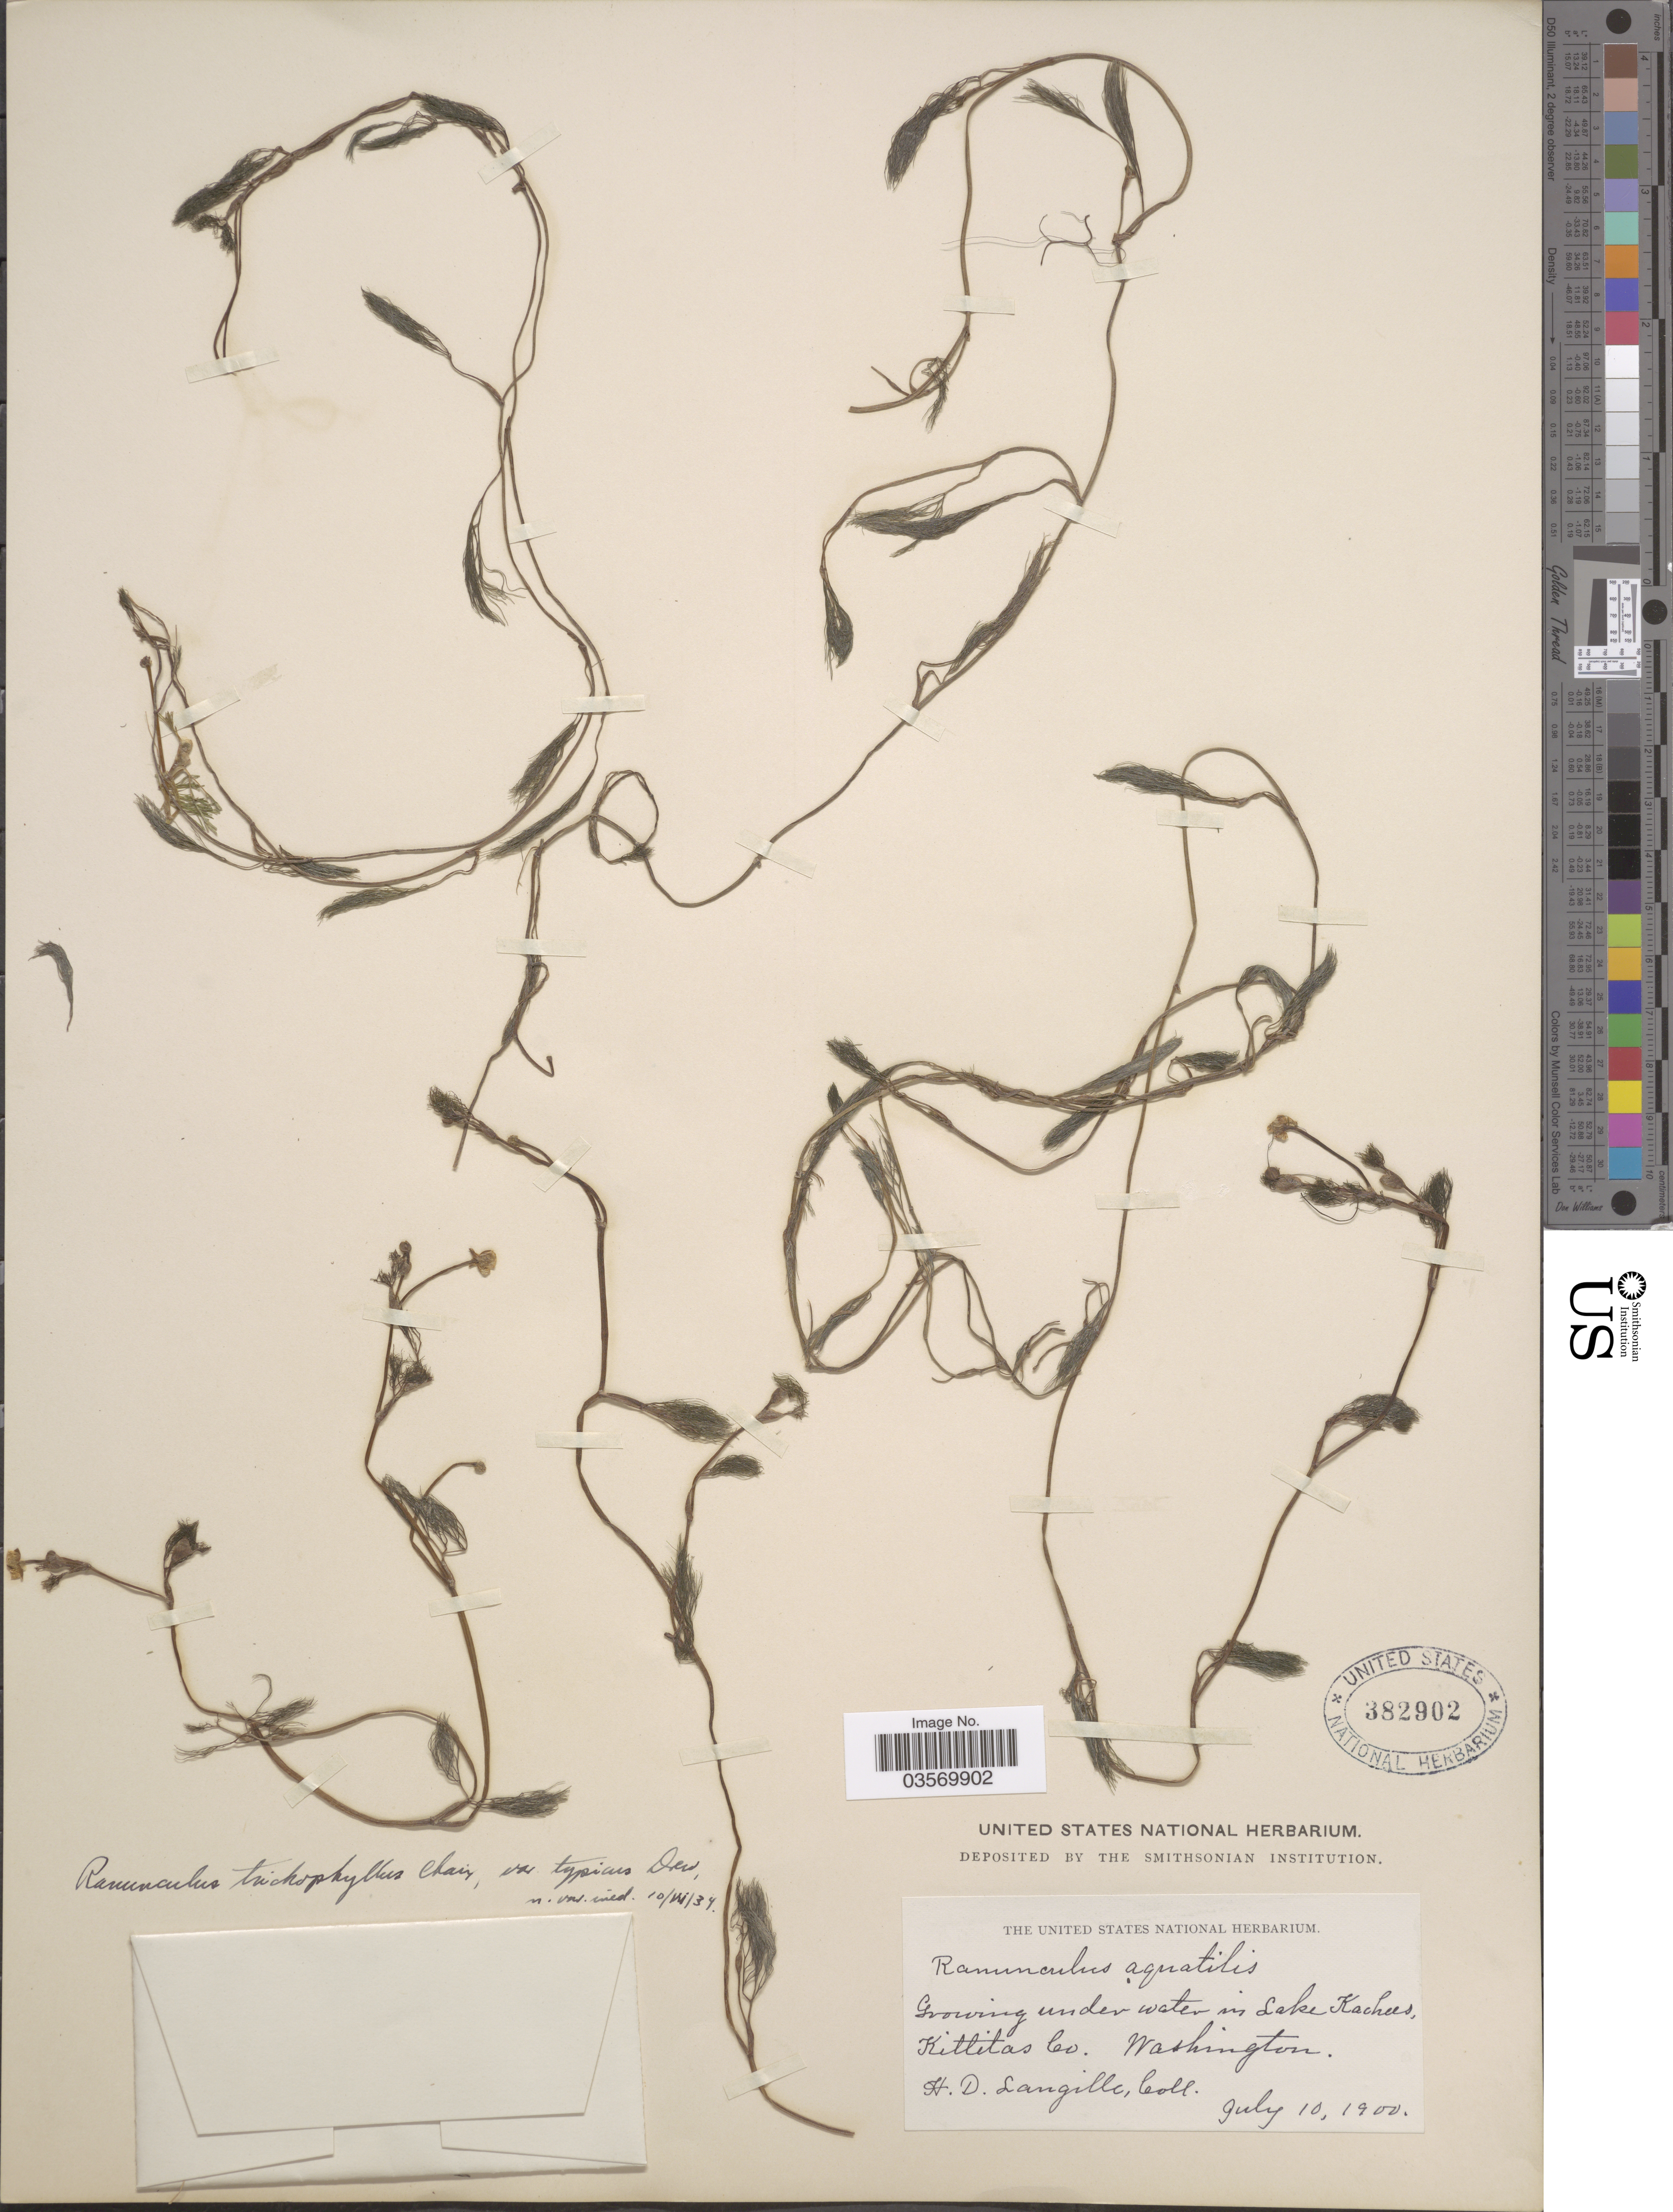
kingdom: Plantae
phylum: Tracheophyta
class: Magnoliopsida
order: Ranunculales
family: Ranunculaceae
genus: Ranunculus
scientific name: Ranunculus trichophyllus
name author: Chaix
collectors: H. Langille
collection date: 1900-07-10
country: United States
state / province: Washington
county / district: Kittitas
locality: Growing under water in Lake Kachess, Kittitas Co.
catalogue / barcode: US 382902